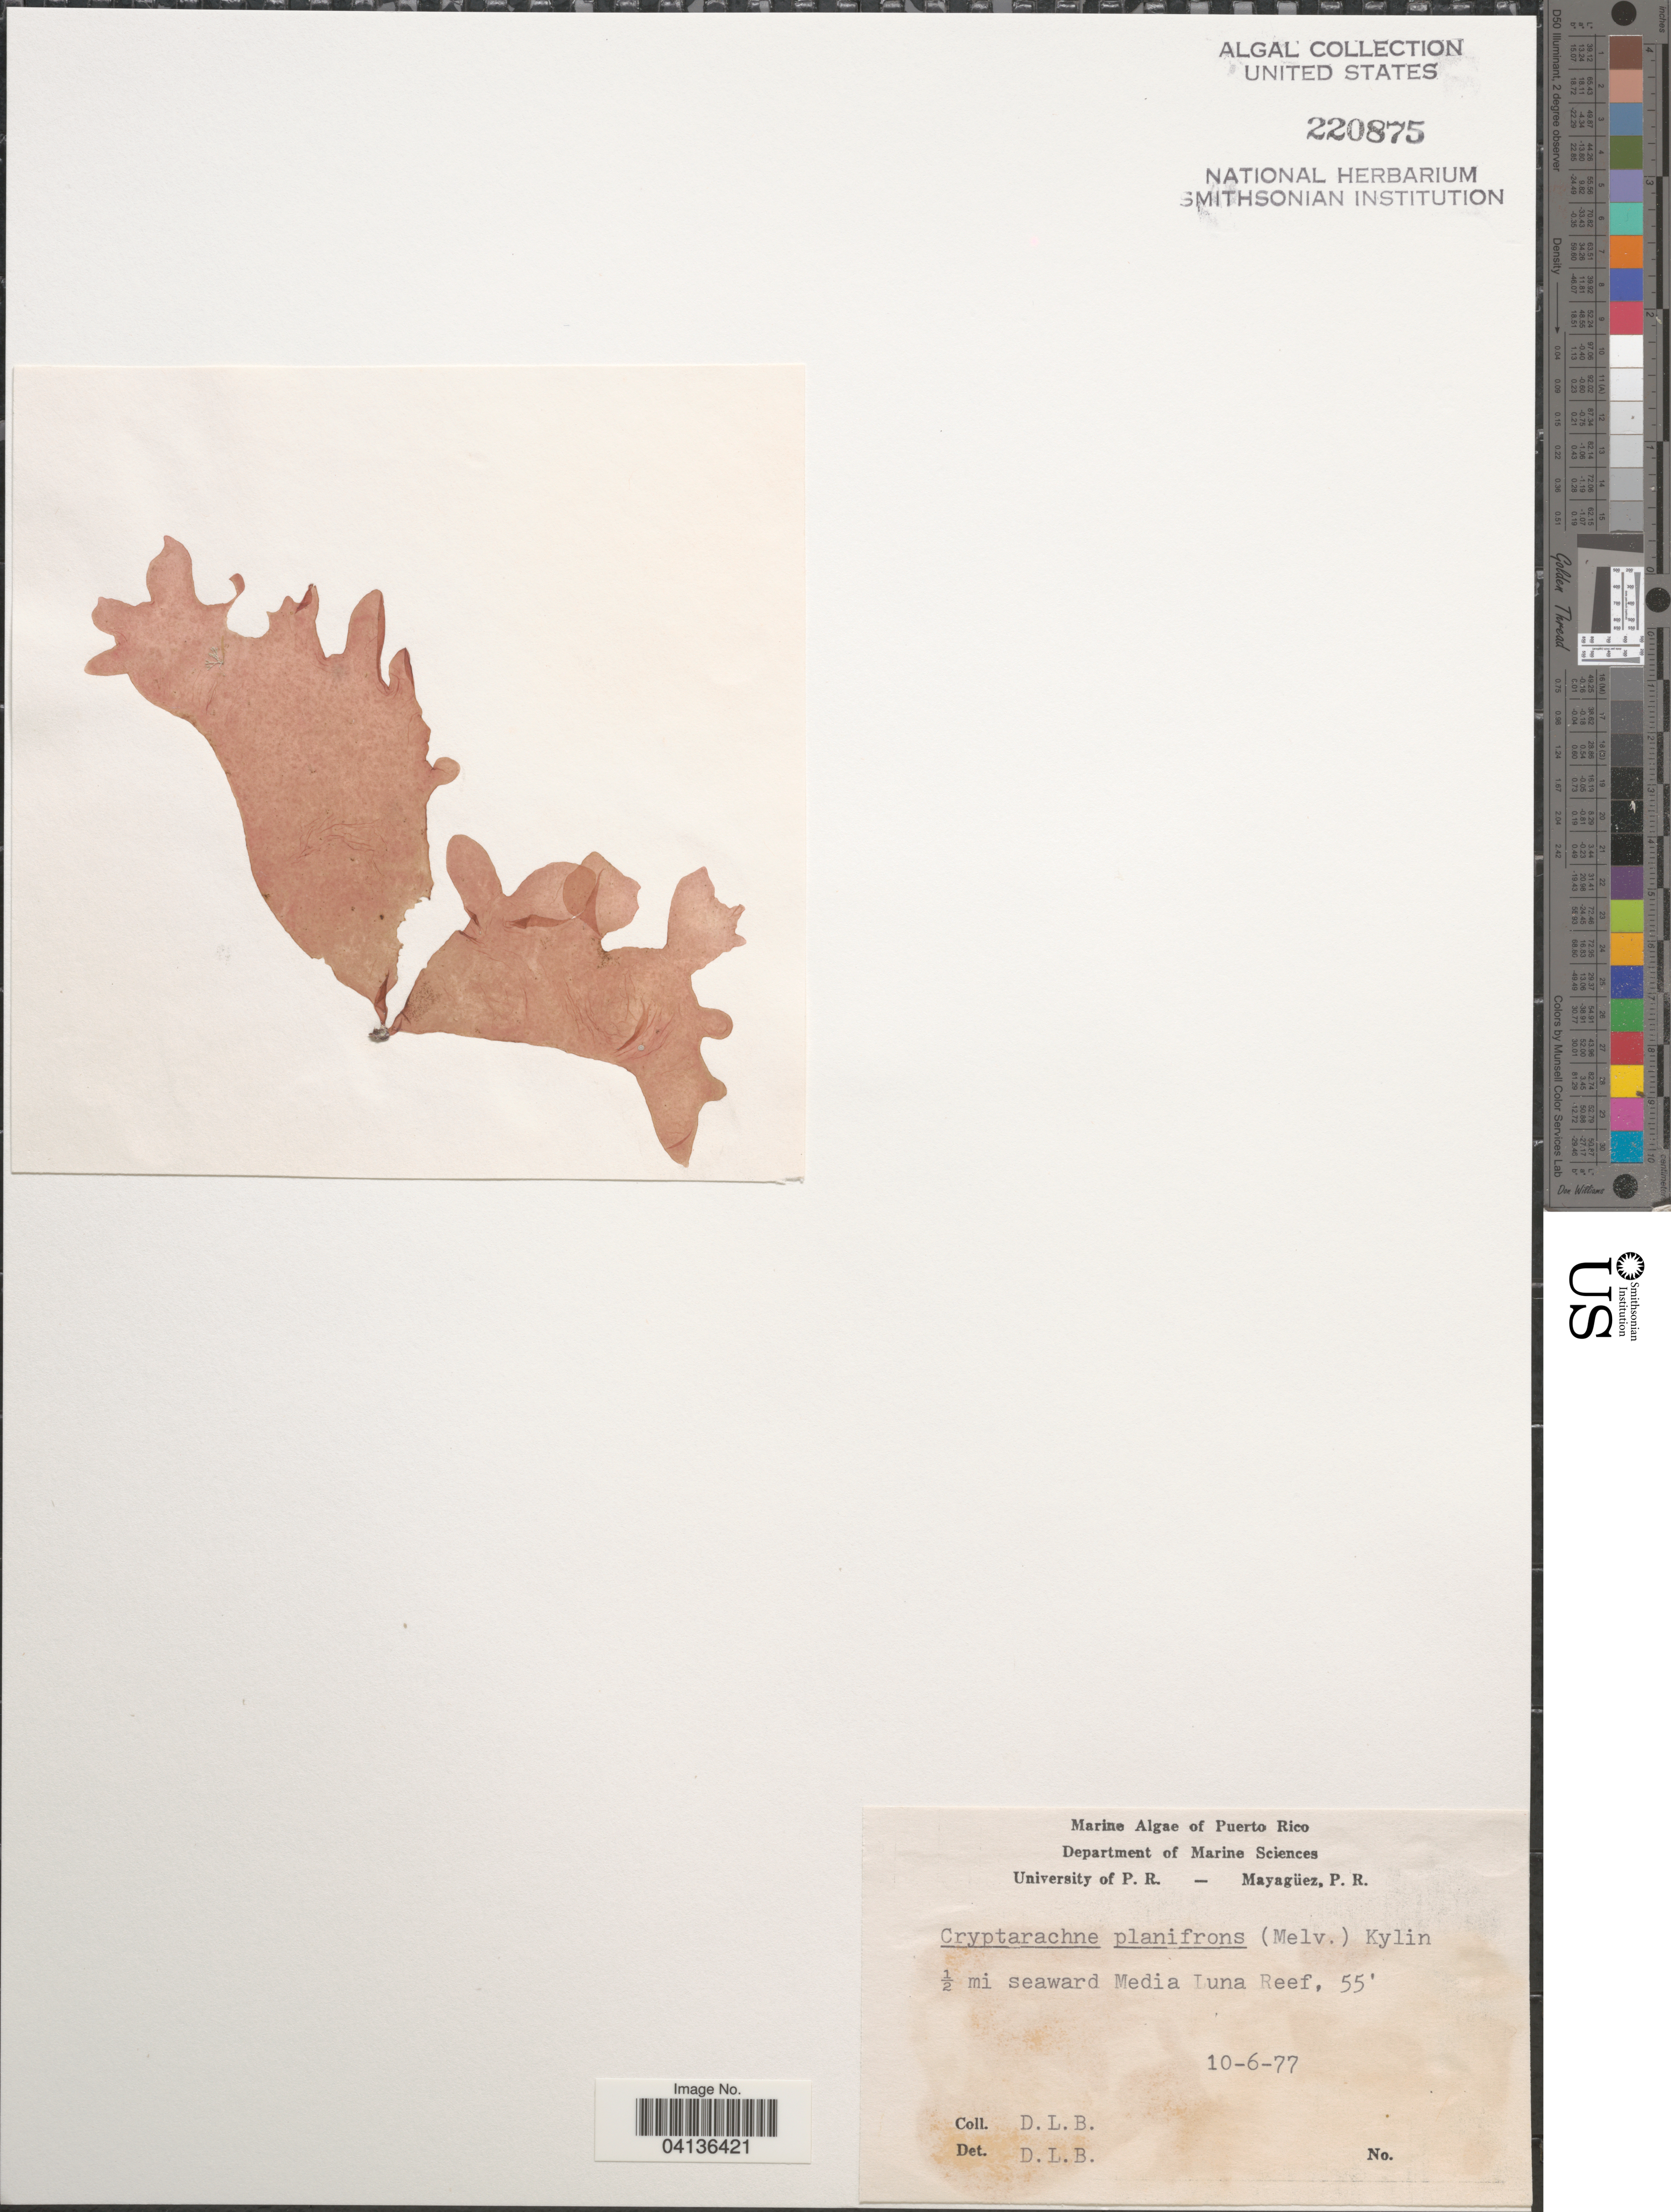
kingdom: Plantae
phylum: Rhodophyta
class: Florideophyceae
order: Rhodymeniales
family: Rhodymeniaceae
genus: Chrysymenia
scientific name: Chrysymenia planifrons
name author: (Melvill) J. Agardh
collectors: D. L. B.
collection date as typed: Transcribed d/m/y: 10/6/77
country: Puerto Rico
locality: ½ mi seaward Media Luna Reef.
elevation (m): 17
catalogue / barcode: US 220875